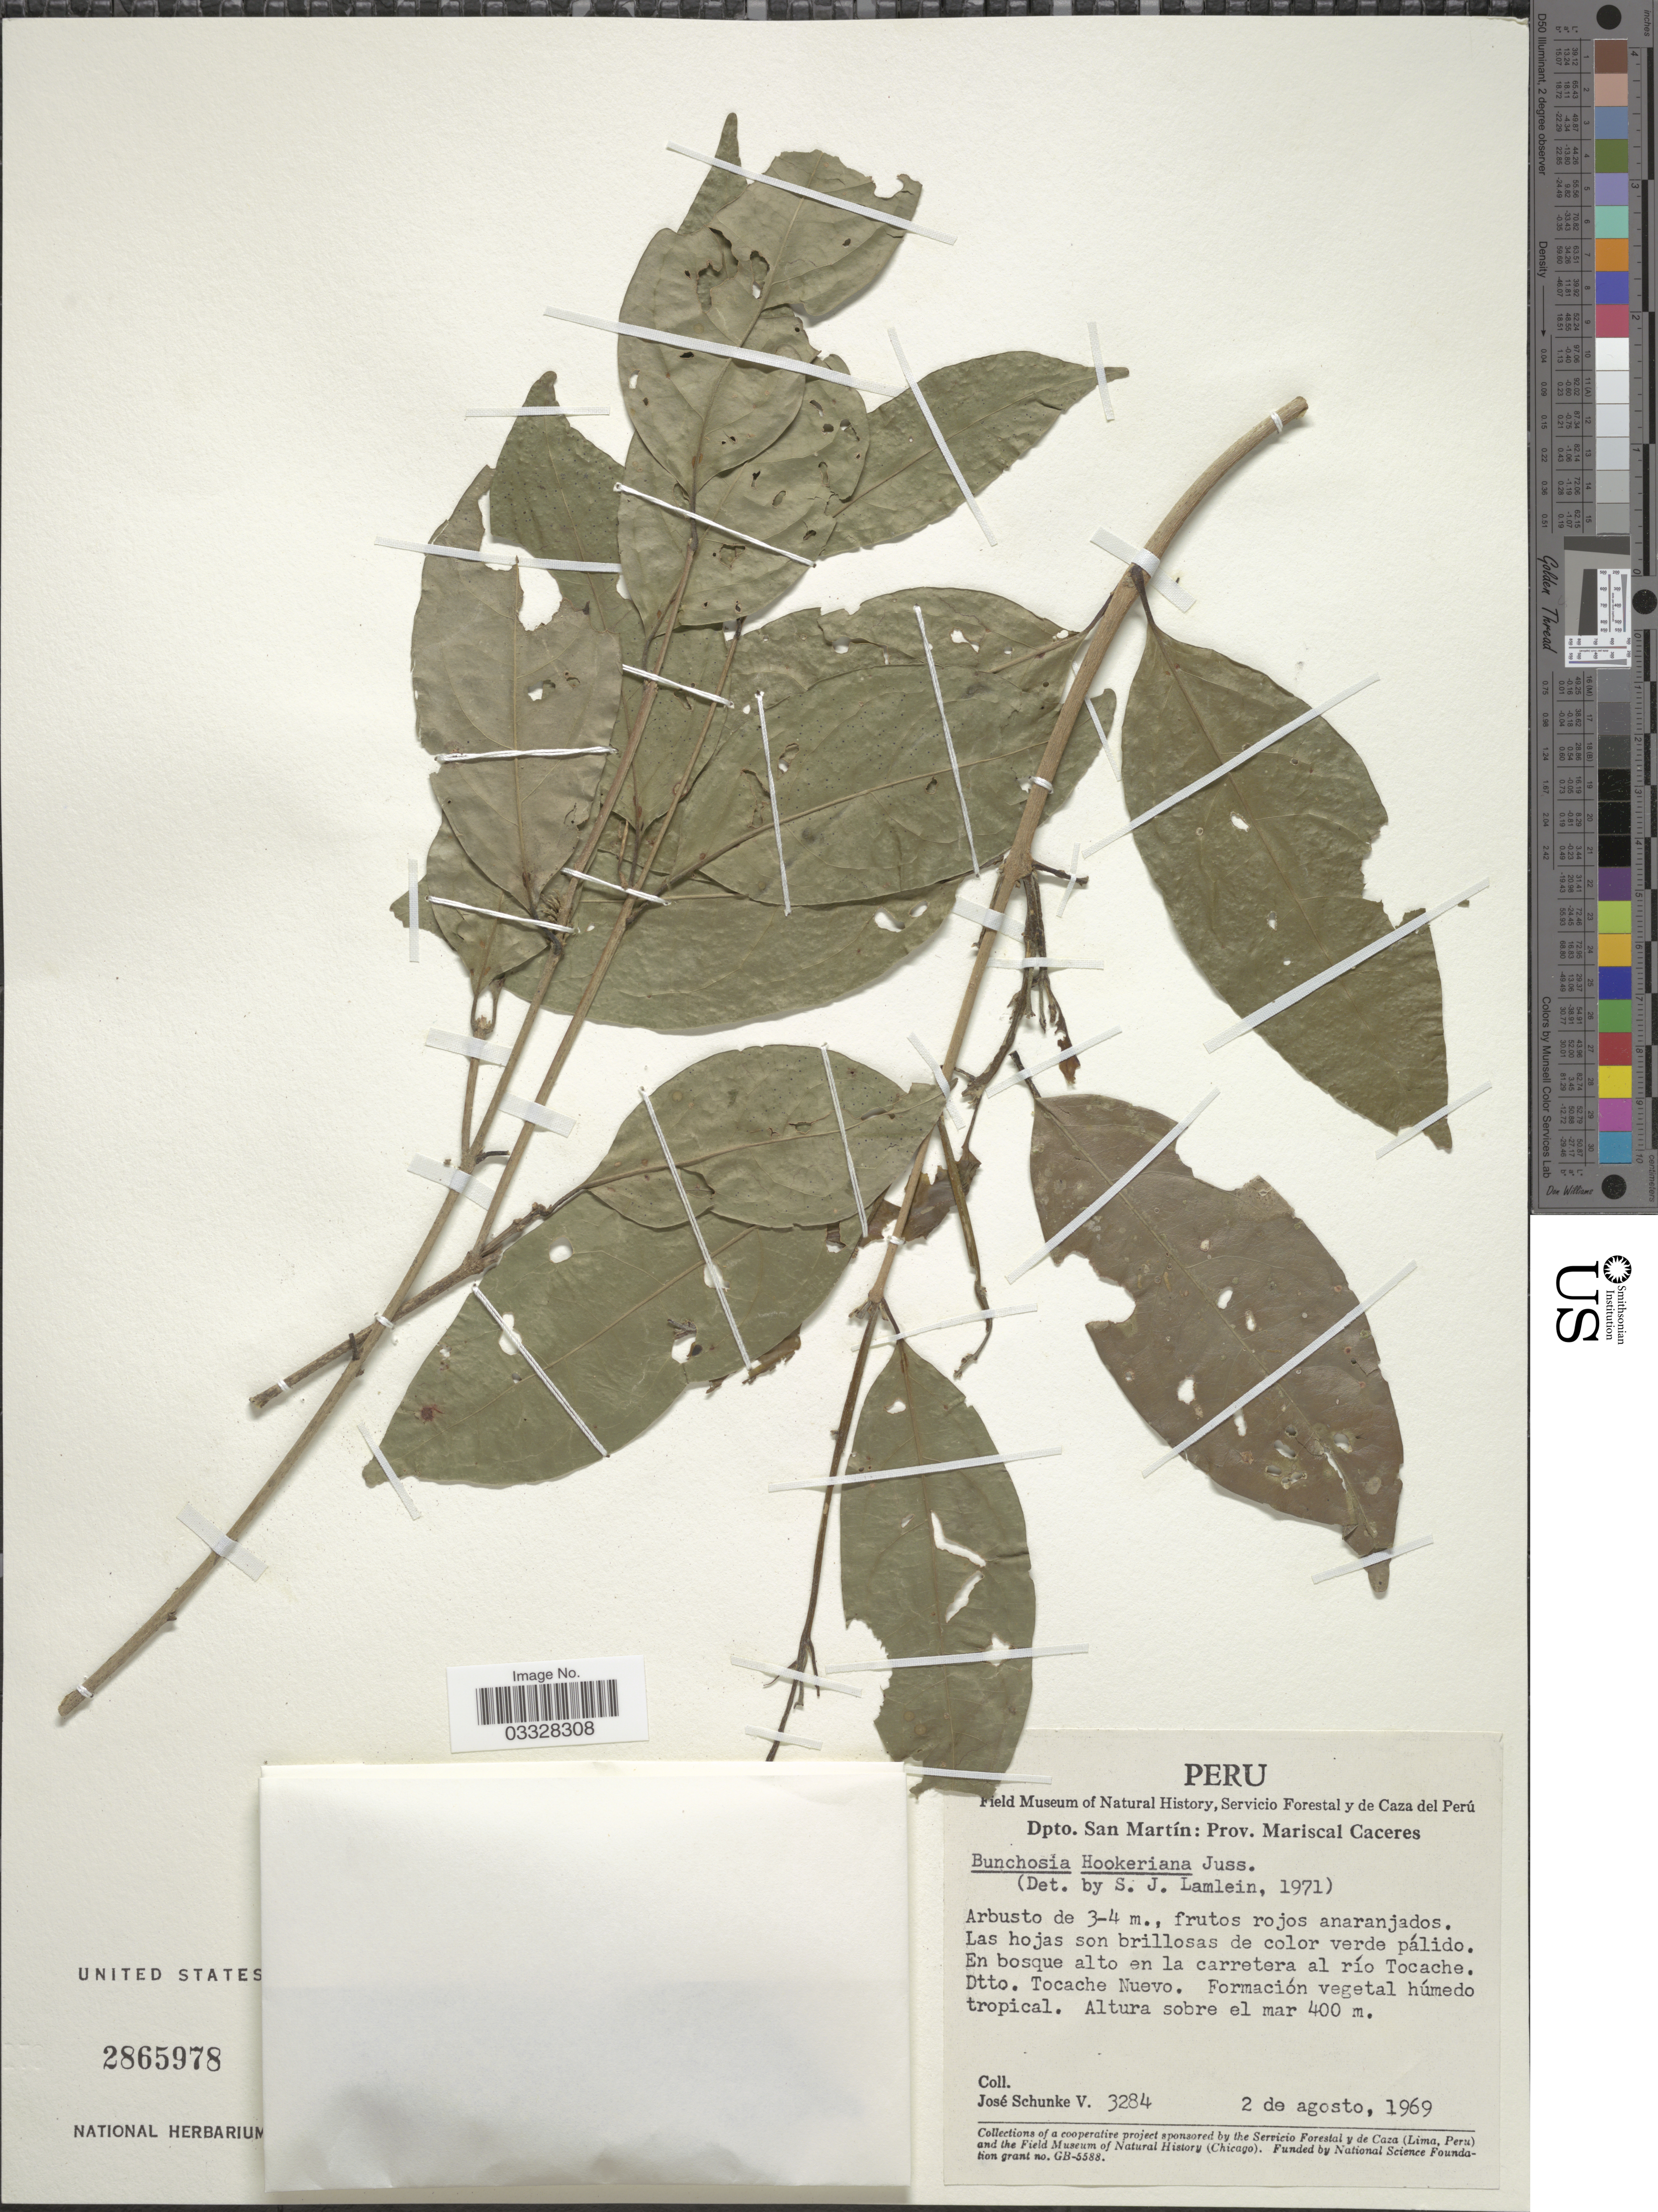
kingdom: Plantae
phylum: Tracheophyta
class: Magnoliopsida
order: Malpighiales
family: Malpighiaceae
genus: Bunchosia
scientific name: Bunchosia hookeriana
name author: A. Juss.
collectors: J. Schunke Vigo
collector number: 3284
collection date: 1969-08-02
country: Peru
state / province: San Martín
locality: Dpto. San Martín: Prov. Mariscal Caceres. En bosque alto en la carretera al río Tocache. Dtto. Tocache Nuevo.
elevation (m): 400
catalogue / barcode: US 2865978